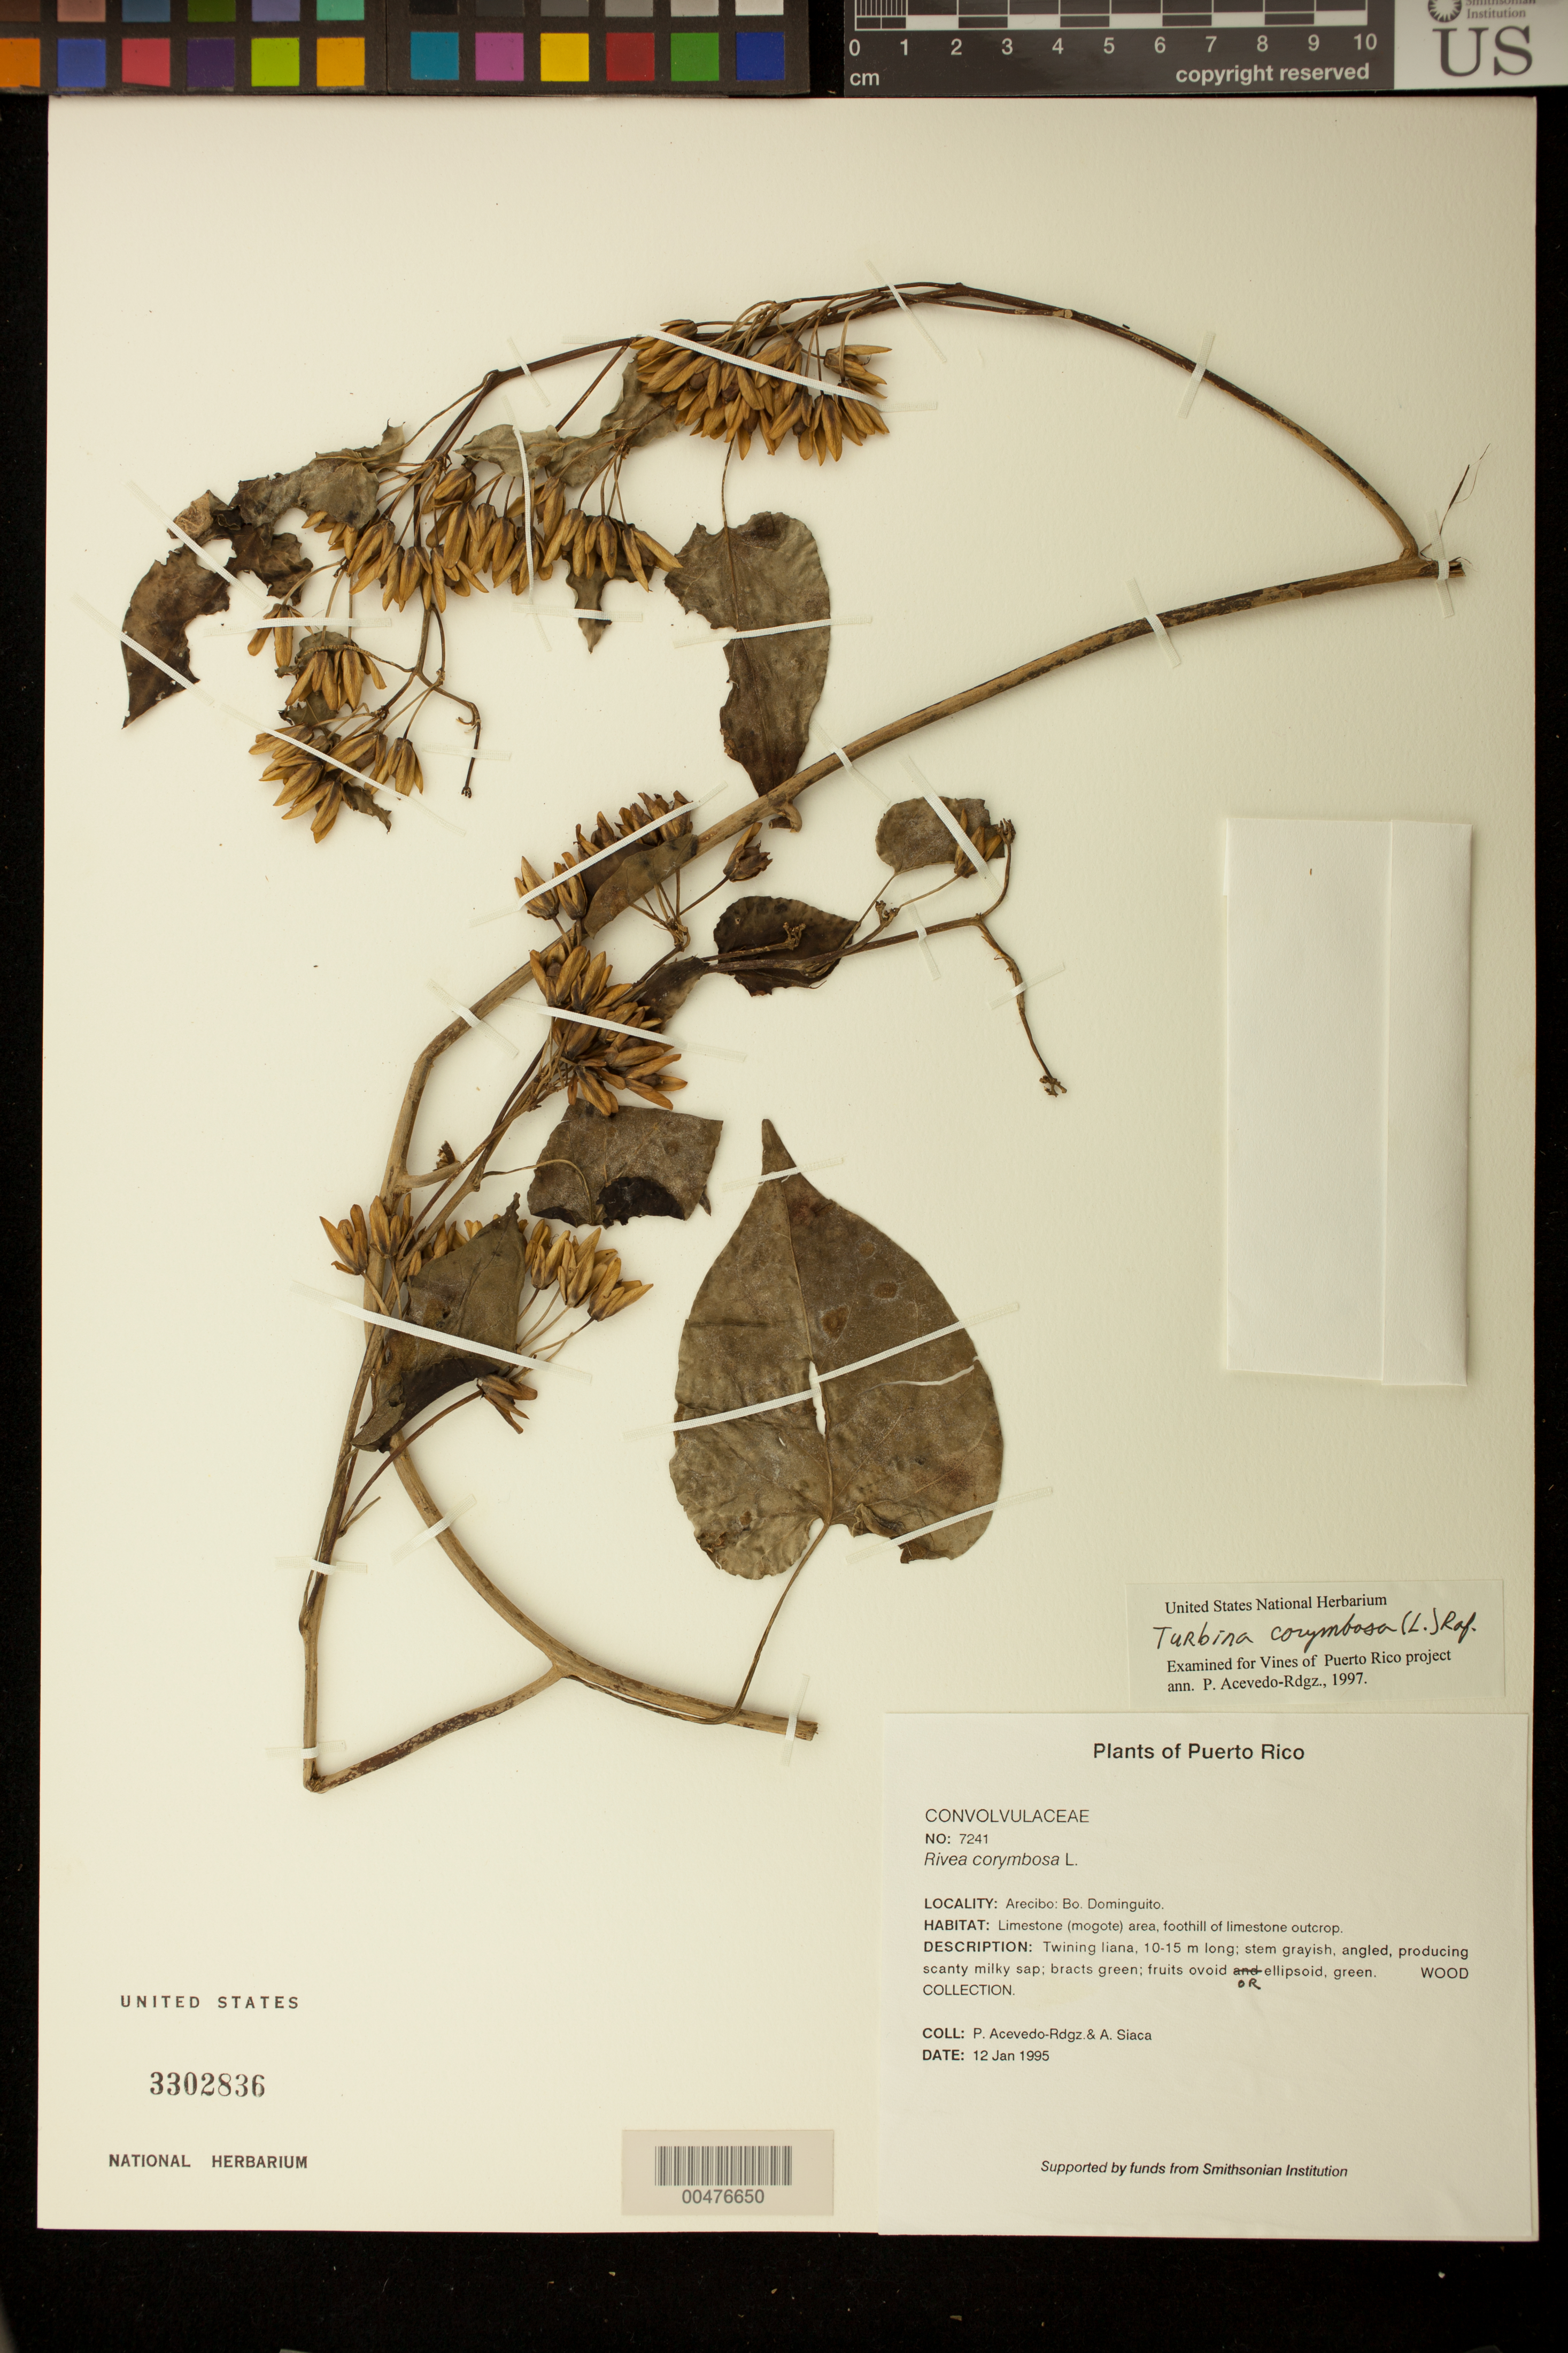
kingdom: Plantae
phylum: Tracheophyta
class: Magnoliopsida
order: Solanales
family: Convolvulaceae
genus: Turbina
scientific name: Turbina corymbosa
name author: (L.) Raf.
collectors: P. Acevedo-Rodr. & A. Siaca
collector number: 7241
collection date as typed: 12 Jan 1995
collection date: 1995-01-12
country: Puerto Rico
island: Puerto Rico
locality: Arecibo: Bo. Dominguito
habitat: Limestone (mogote) area, limestone outcrop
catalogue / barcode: US 3302836